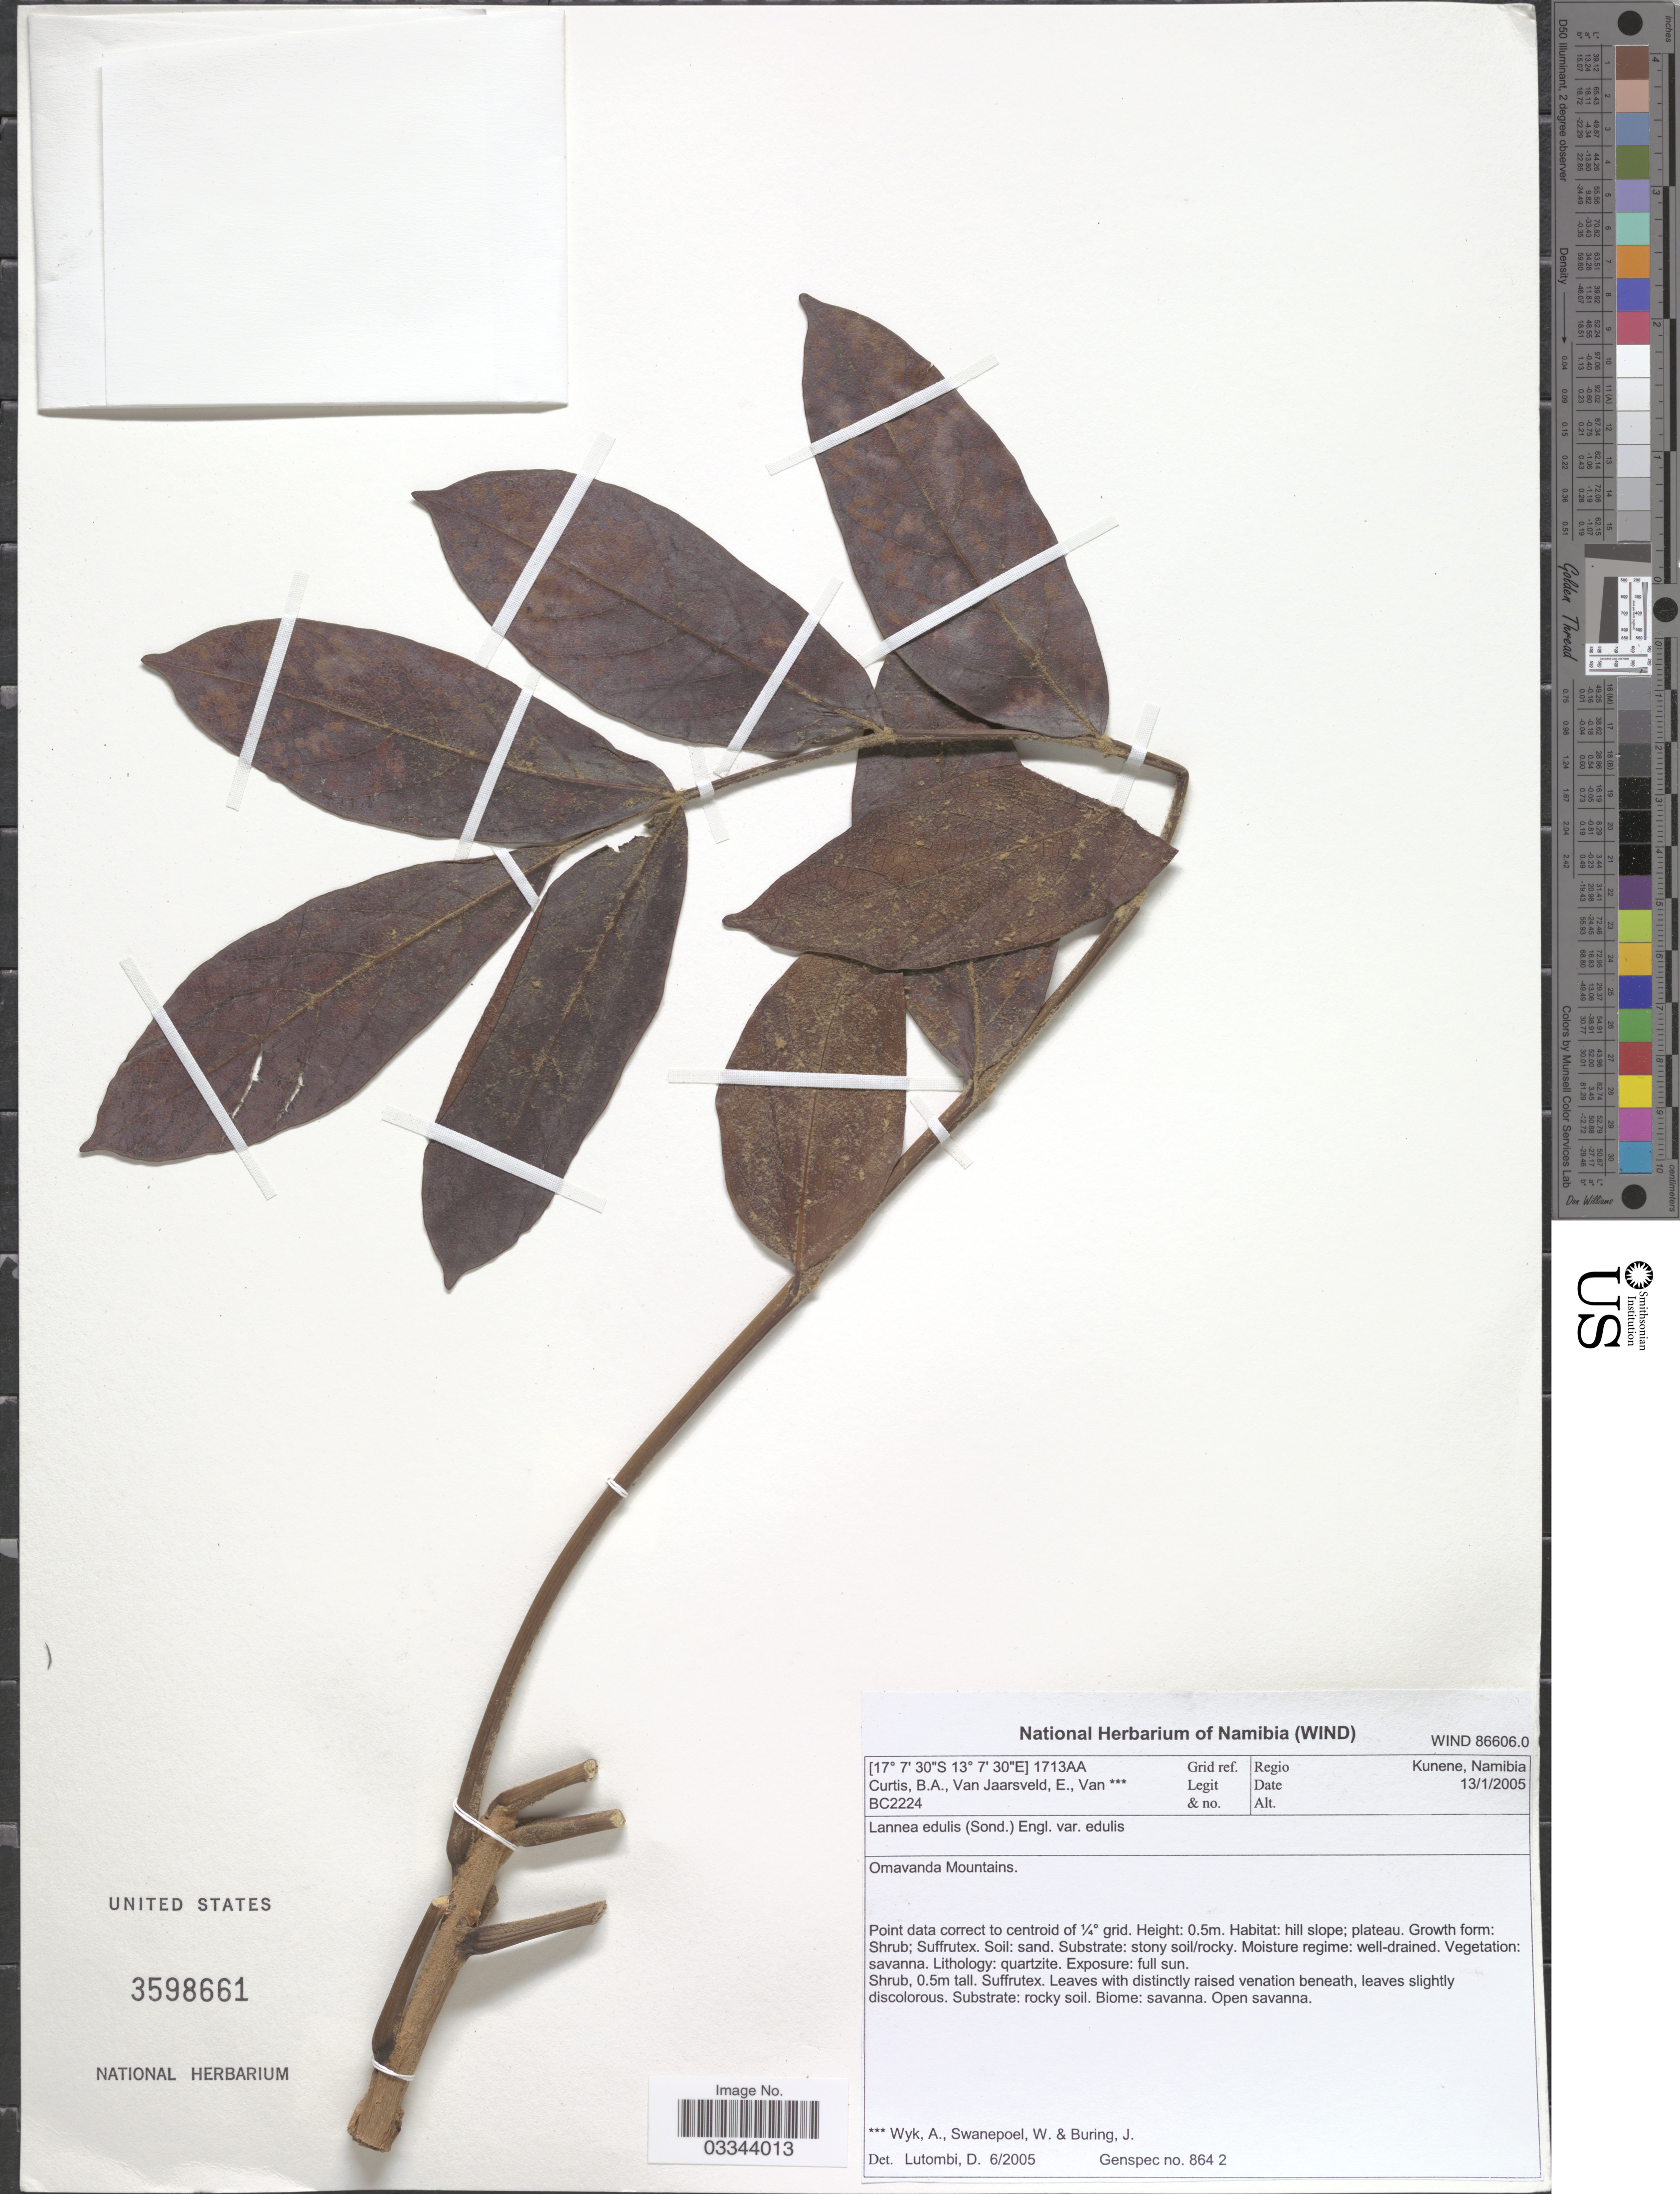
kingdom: Plantae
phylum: Tracheophyta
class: Magnoliopsida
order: Sapindales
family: Anacardiaceae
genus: Lannea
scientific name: Lannea edulis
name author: (Sond.) Engl.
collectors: B. A. Curtis, E. van Jaarsveld, A. Wijk, W. Swanepoel & J. Buring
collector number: BC2224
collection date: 2005-01-13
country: Namibia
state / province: Kunene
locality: Grid ref. 1713AA, Regio Kunene, Namibia, Omavanda Mountains.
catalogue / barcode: US 3598661